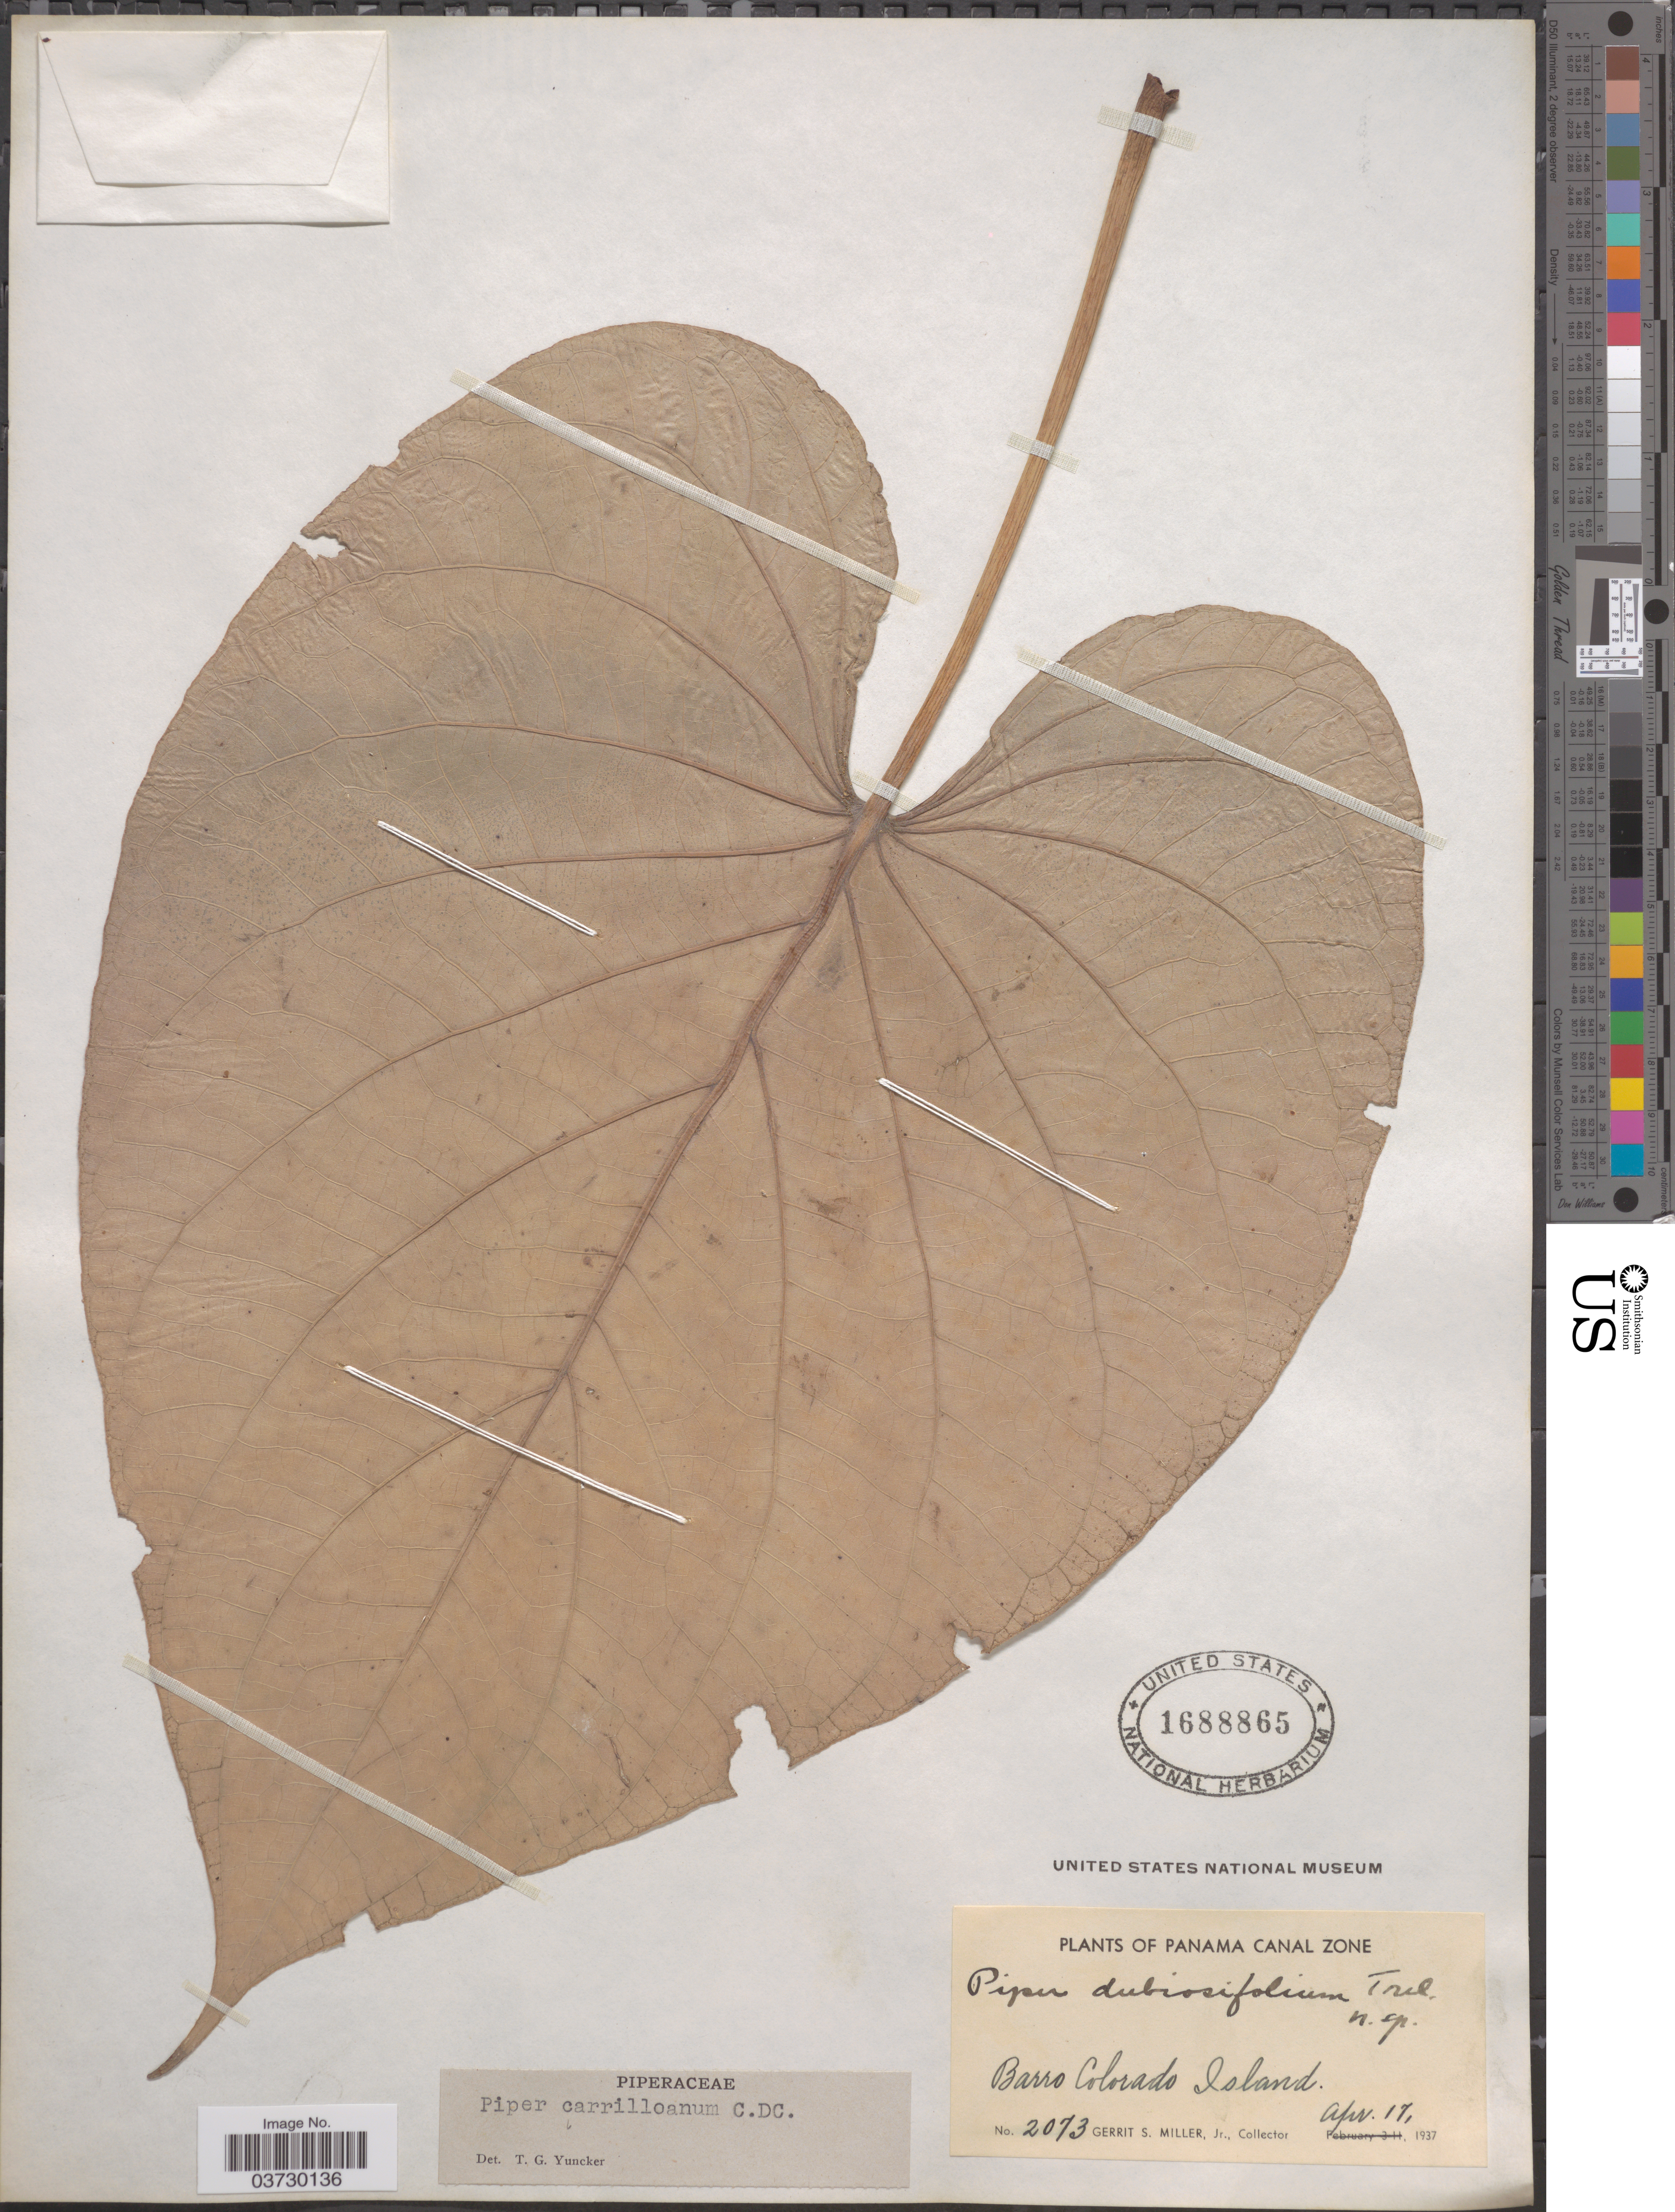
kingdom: Plantae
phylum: Tracheophyta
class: Magnoliopsida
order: Piperales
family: Piperaceae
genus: Piper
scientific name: Piper carrilloanum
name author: C. DC.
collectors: G. S. Miller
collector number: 2073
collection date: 1937-04-17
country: Panama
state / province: Panamá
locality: Canal Zone. Barro Colorado Island.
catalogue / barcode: US 1688865